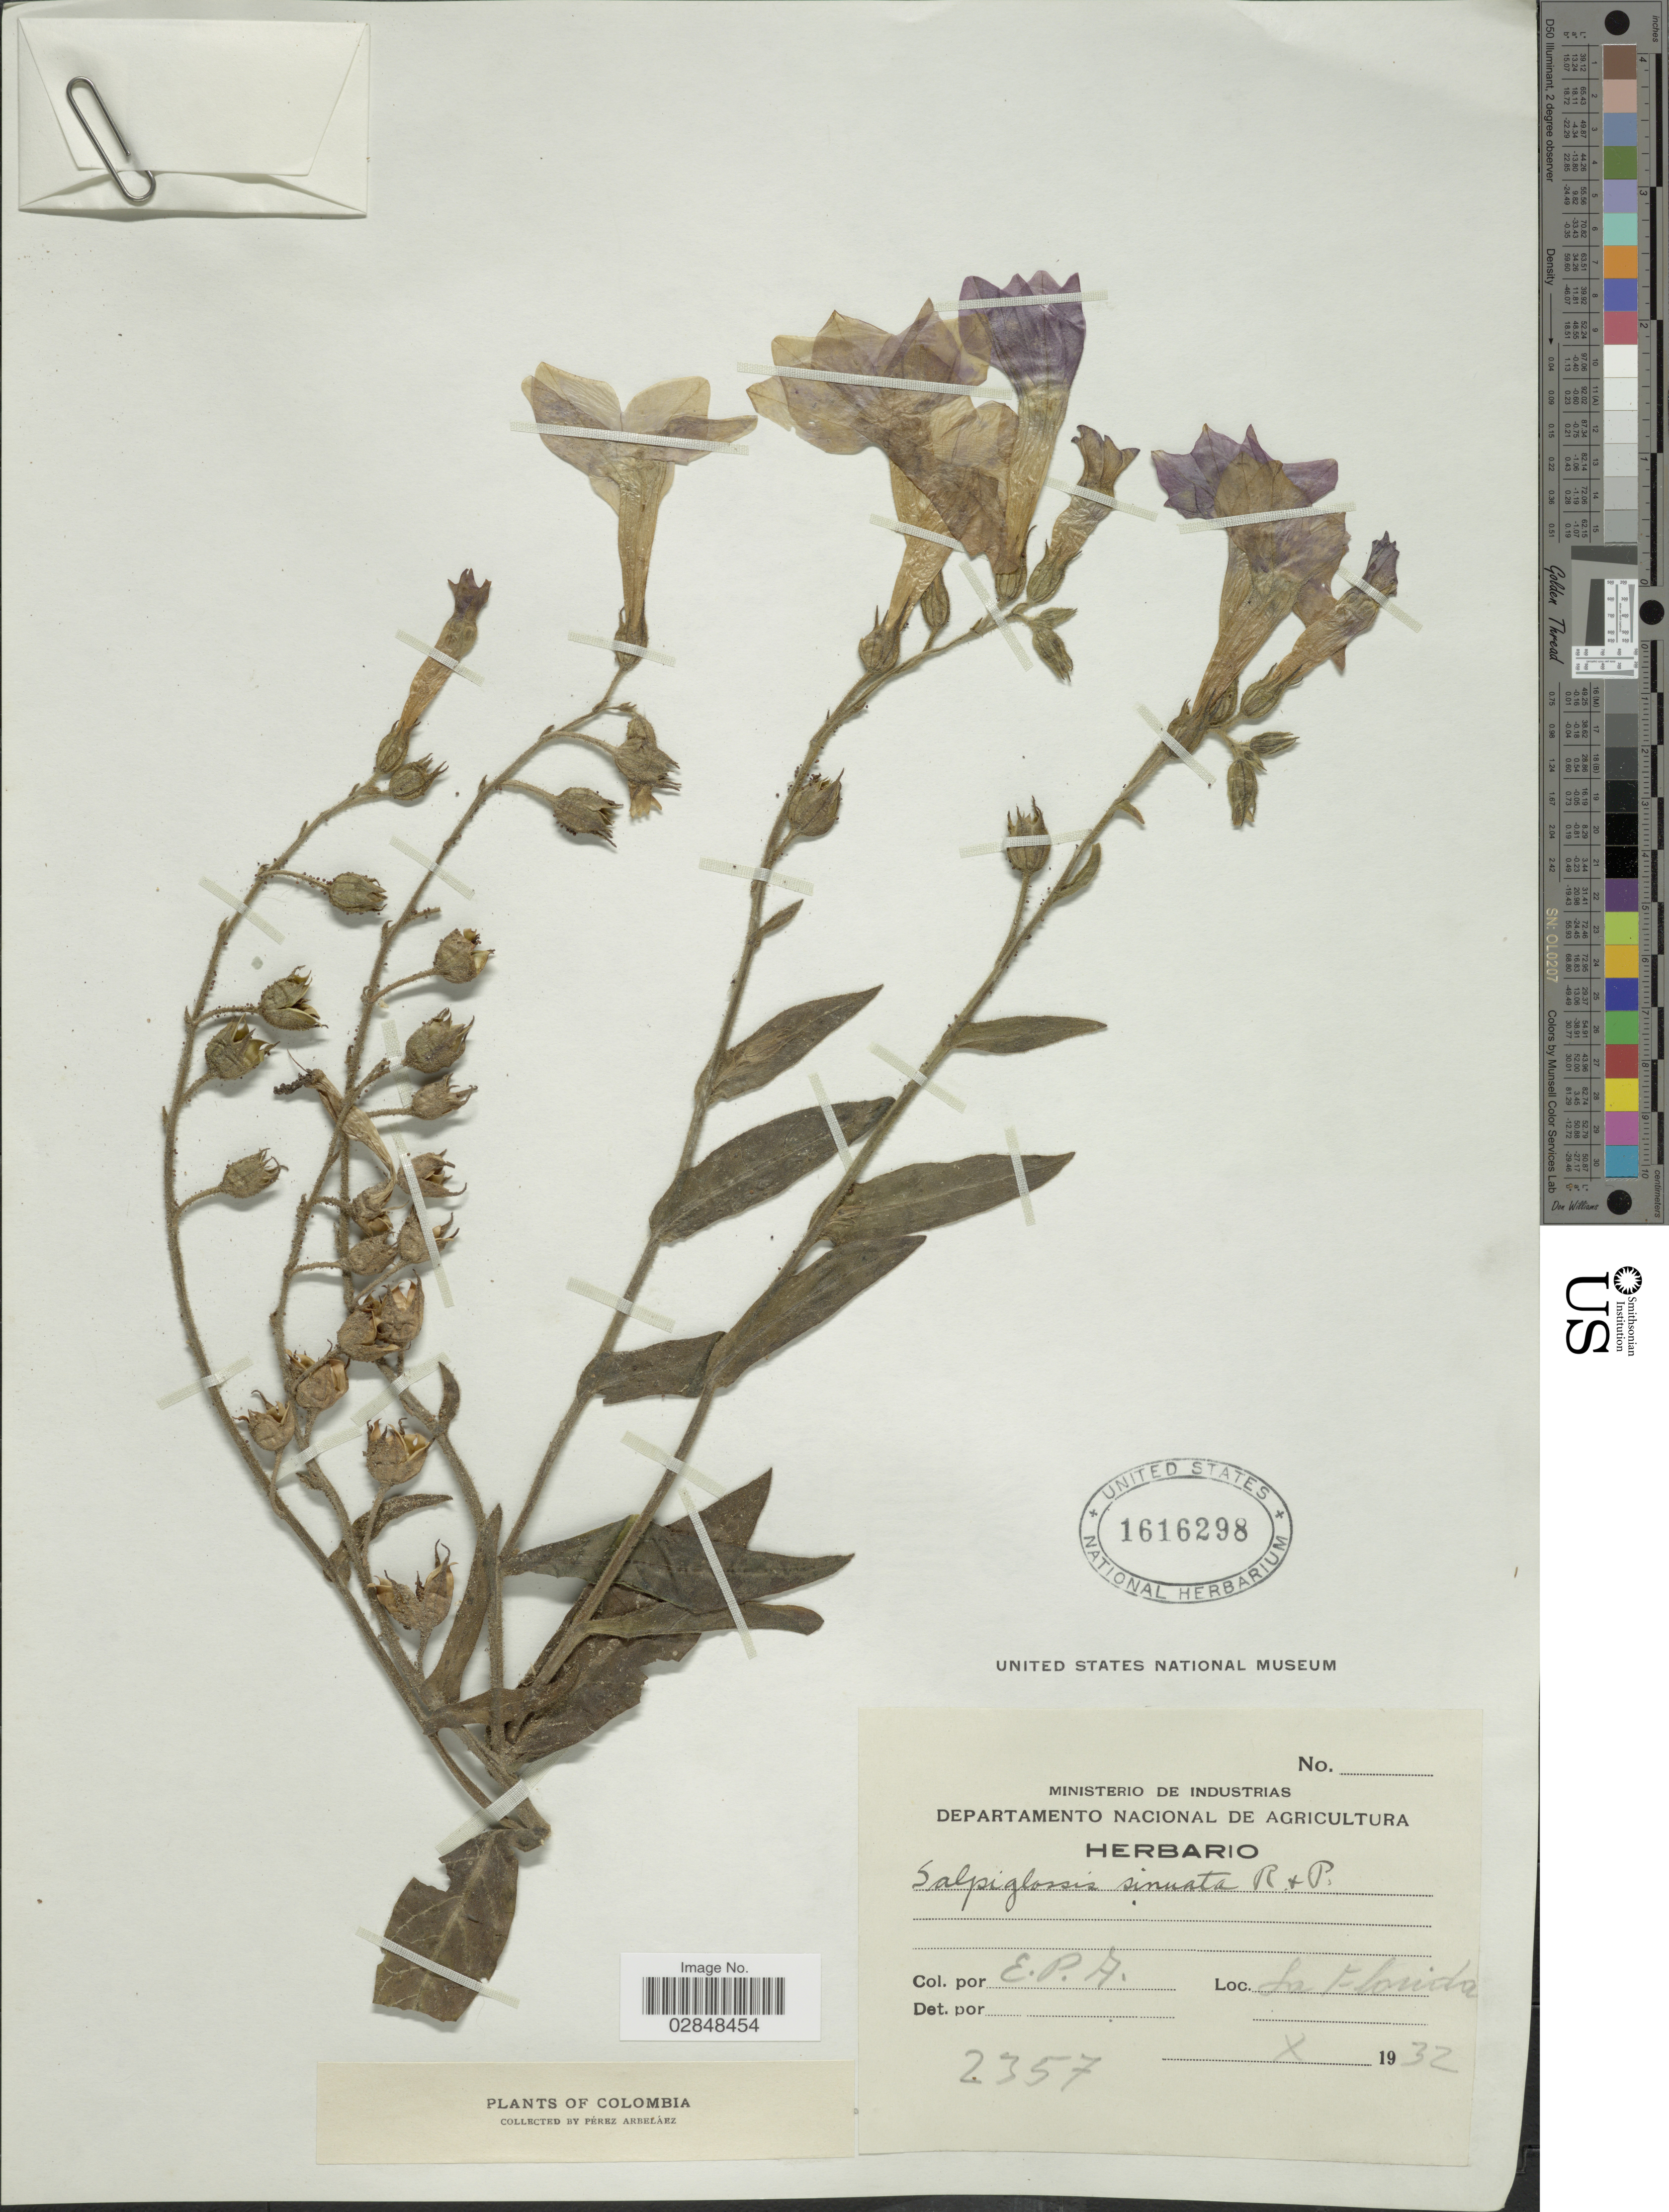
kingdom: Plantae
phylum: Tracheophyta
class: Magnoliopsida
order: Solanales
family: Solanaceae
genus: Salpiglossis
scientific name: Salpiglossis sinuata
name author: Ruiz & Pav.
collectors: E. Pérez Arbeláez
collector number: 2357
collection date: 1932-10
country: Colombia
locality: La Florida.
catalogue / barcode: US 1616298